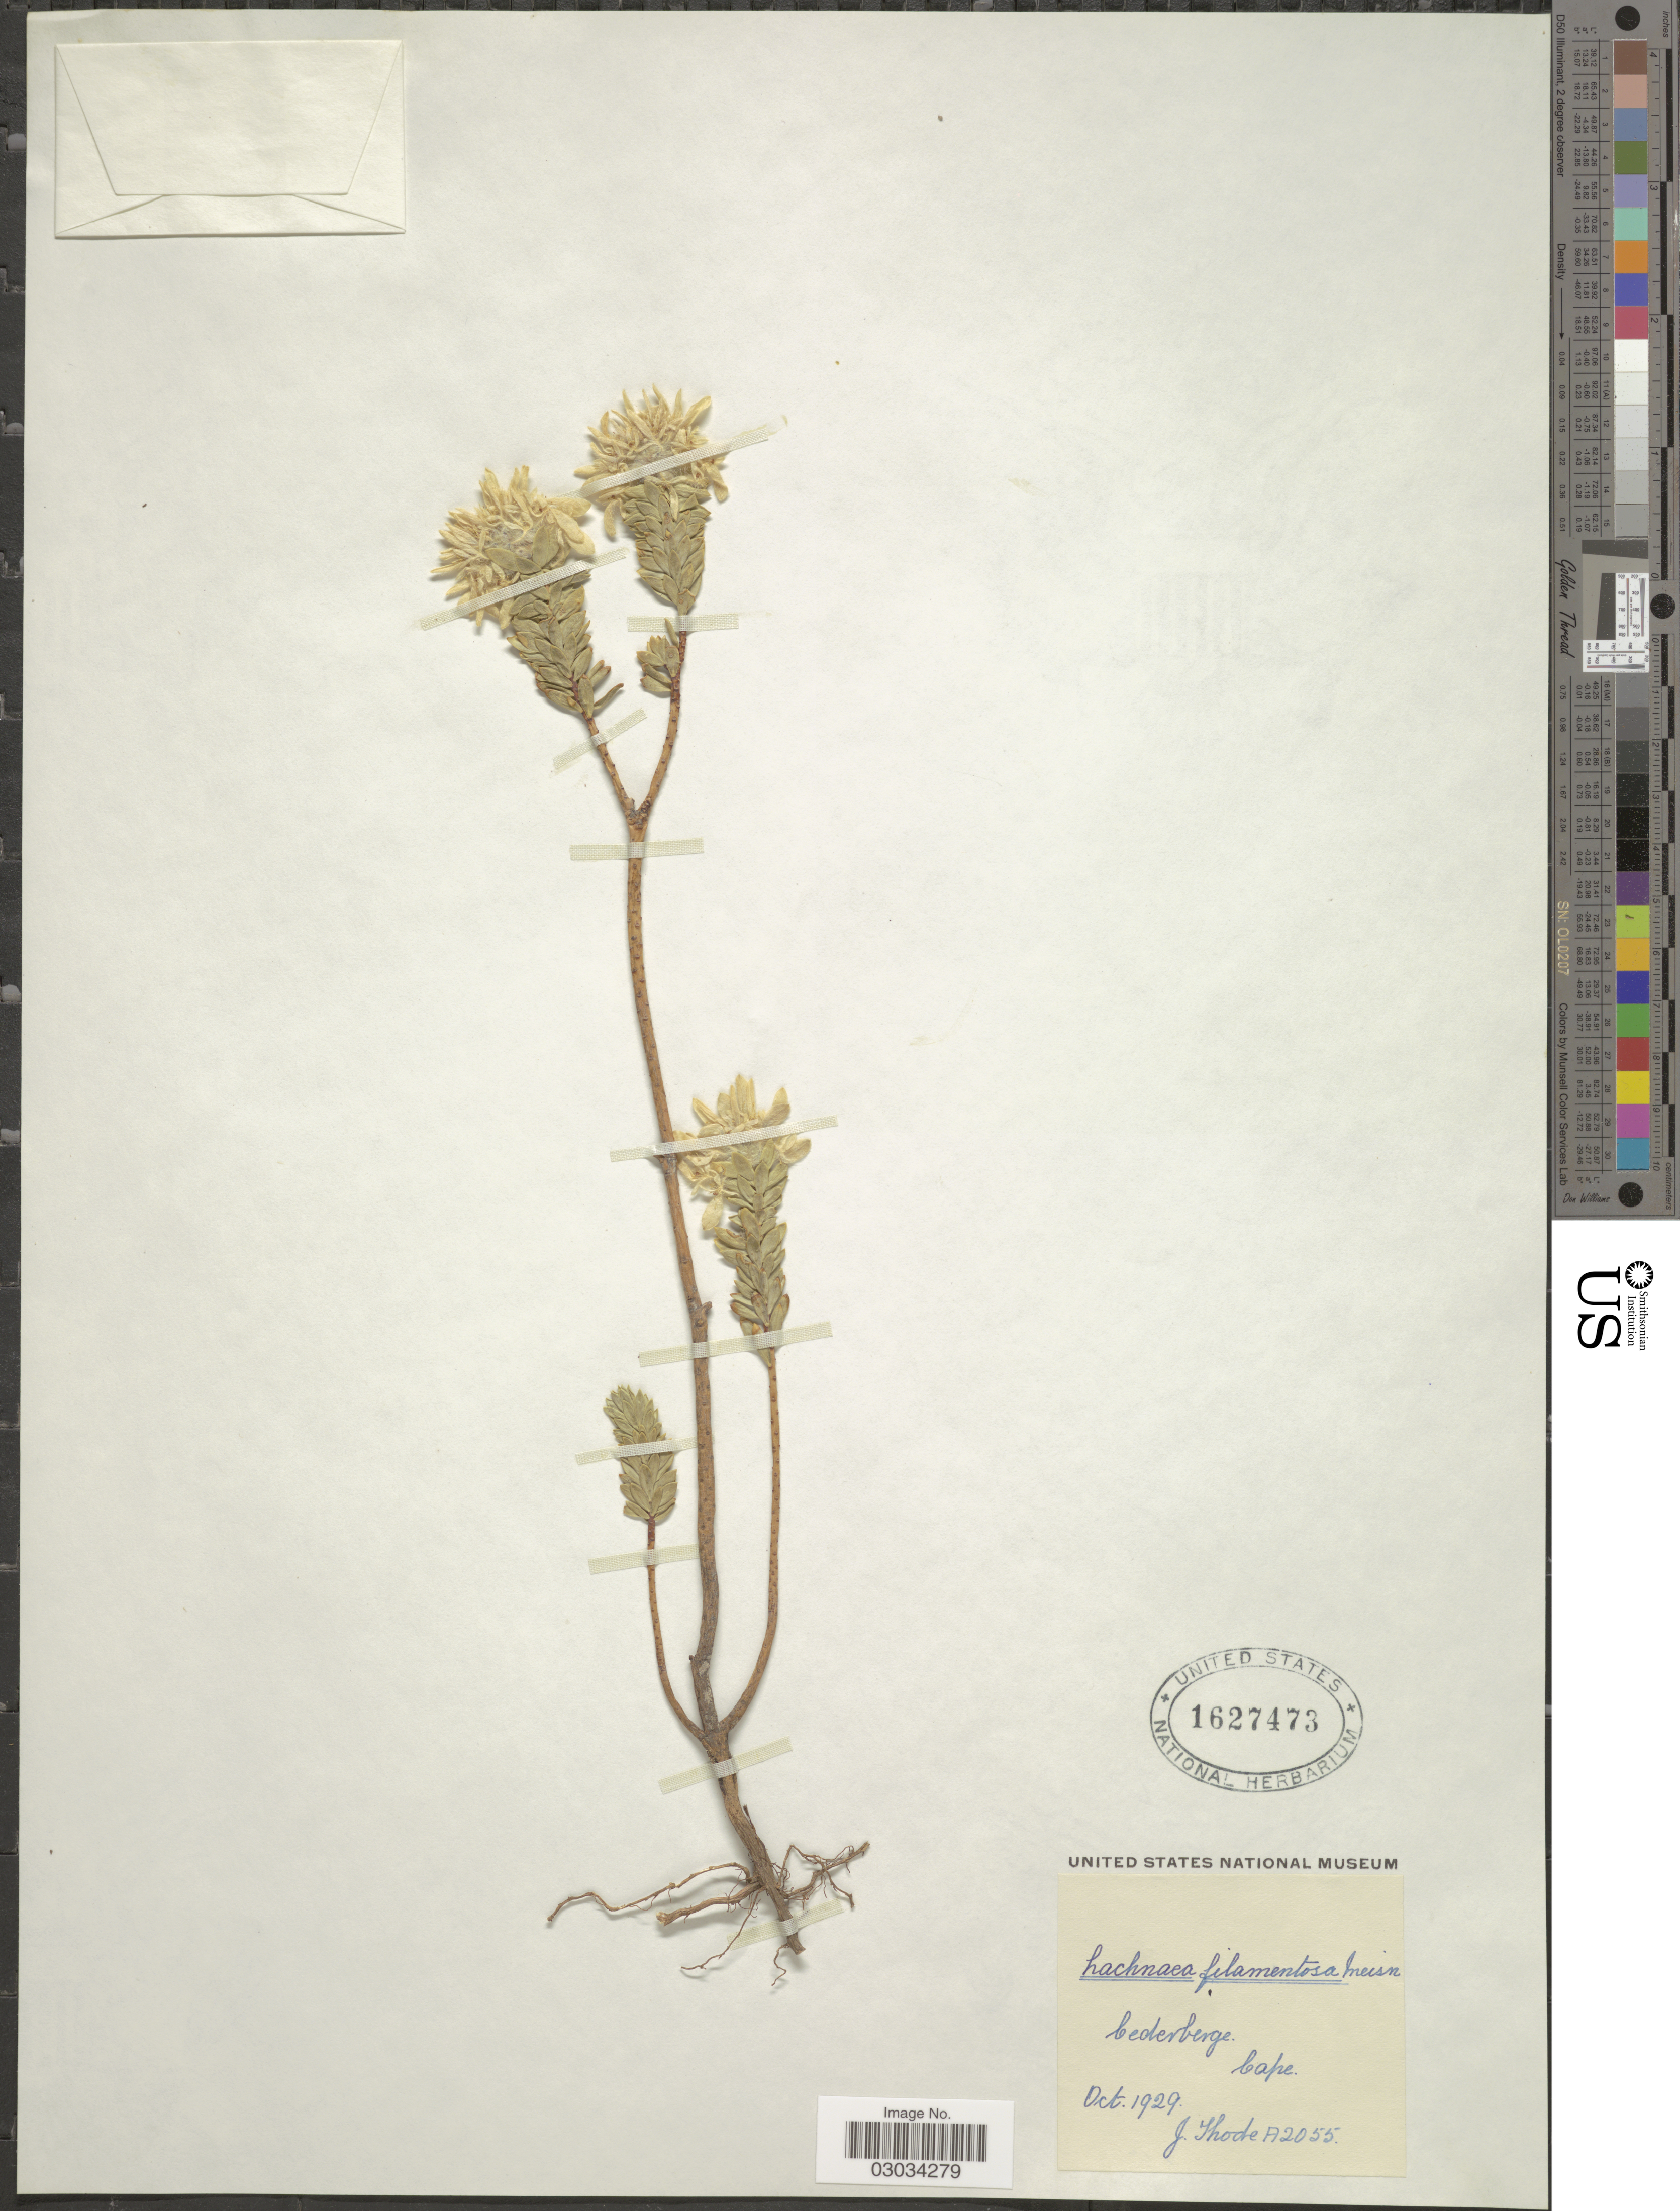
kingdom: Plantae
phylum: Tracheophyta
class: Magnoliopsida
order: Malvales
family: Thymelaeaceae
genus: Lachnaea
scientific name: Lachnaea filamentosa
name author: Meisn.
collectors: J. Thode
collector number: A2055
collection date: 1929-10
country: South Africa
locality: Cederberge. Cape.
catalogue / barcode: US 1627473